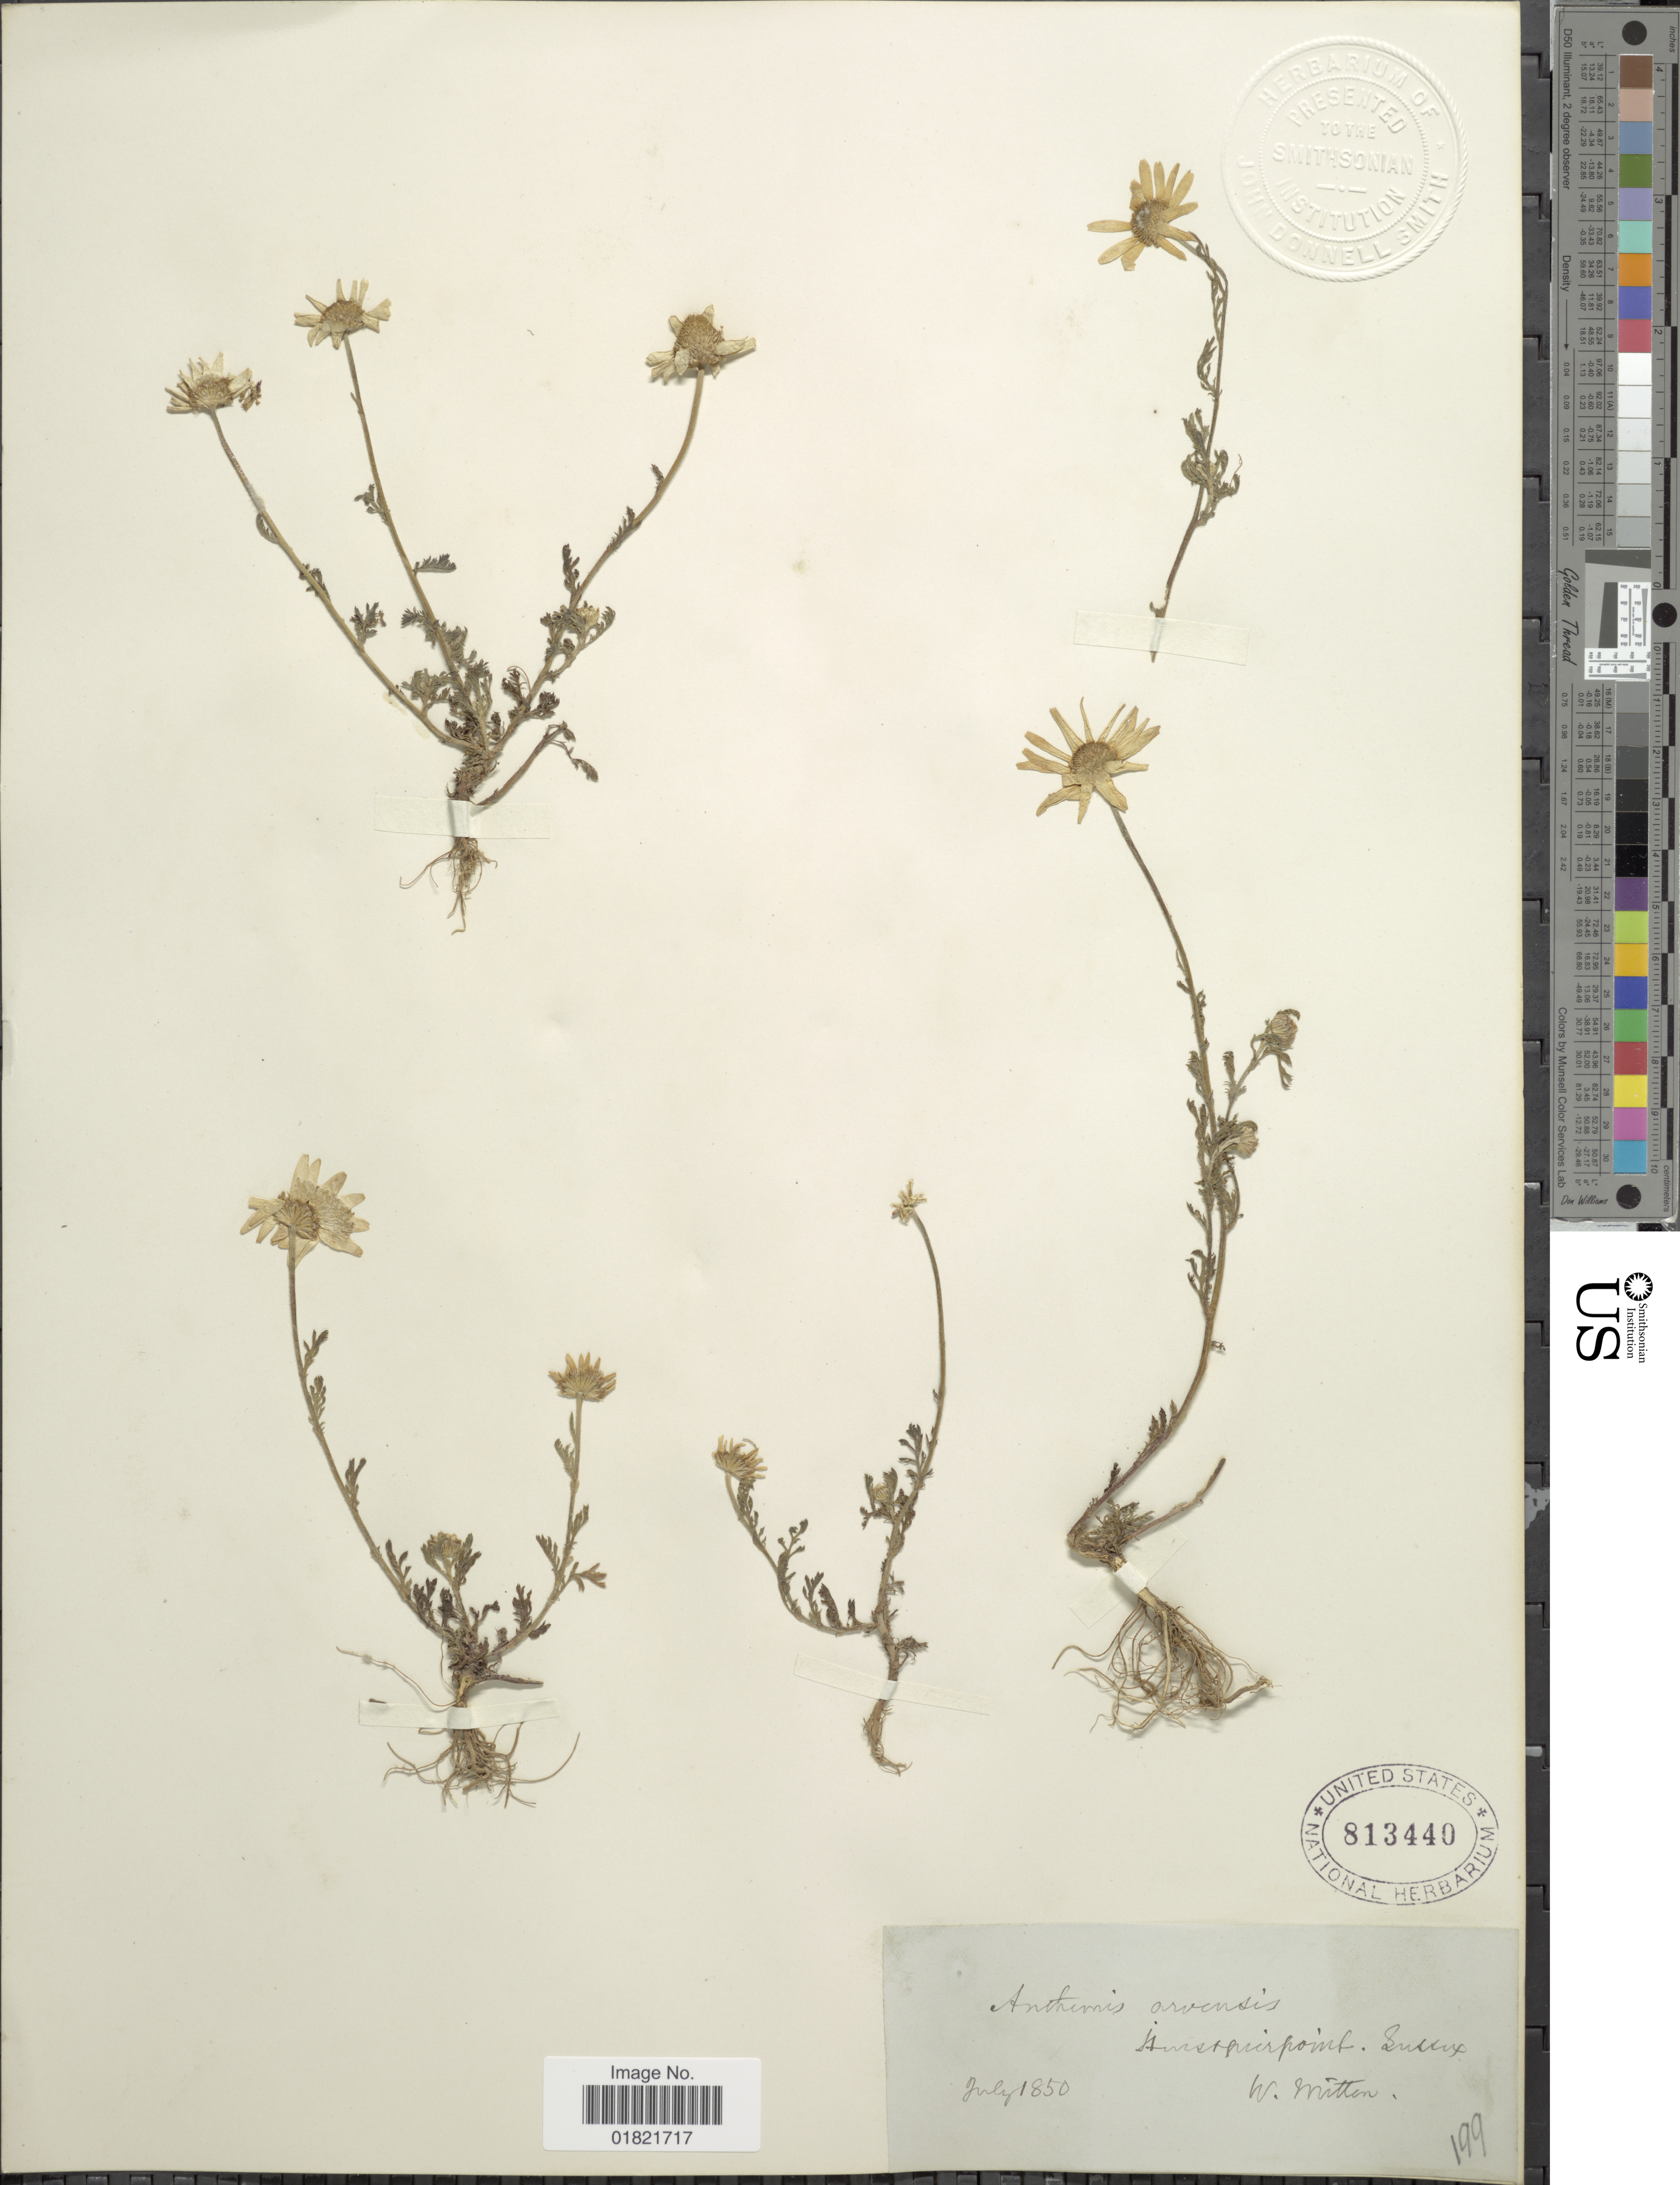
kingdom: Plantae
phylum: Tracheophyta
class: Magnoliopsida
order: Asterales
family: Asteraceae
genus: Anthemis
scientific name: Anthemis arvensis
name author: L.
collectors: W. Mitten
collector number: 199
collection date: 1850-07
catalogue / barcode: US 813440